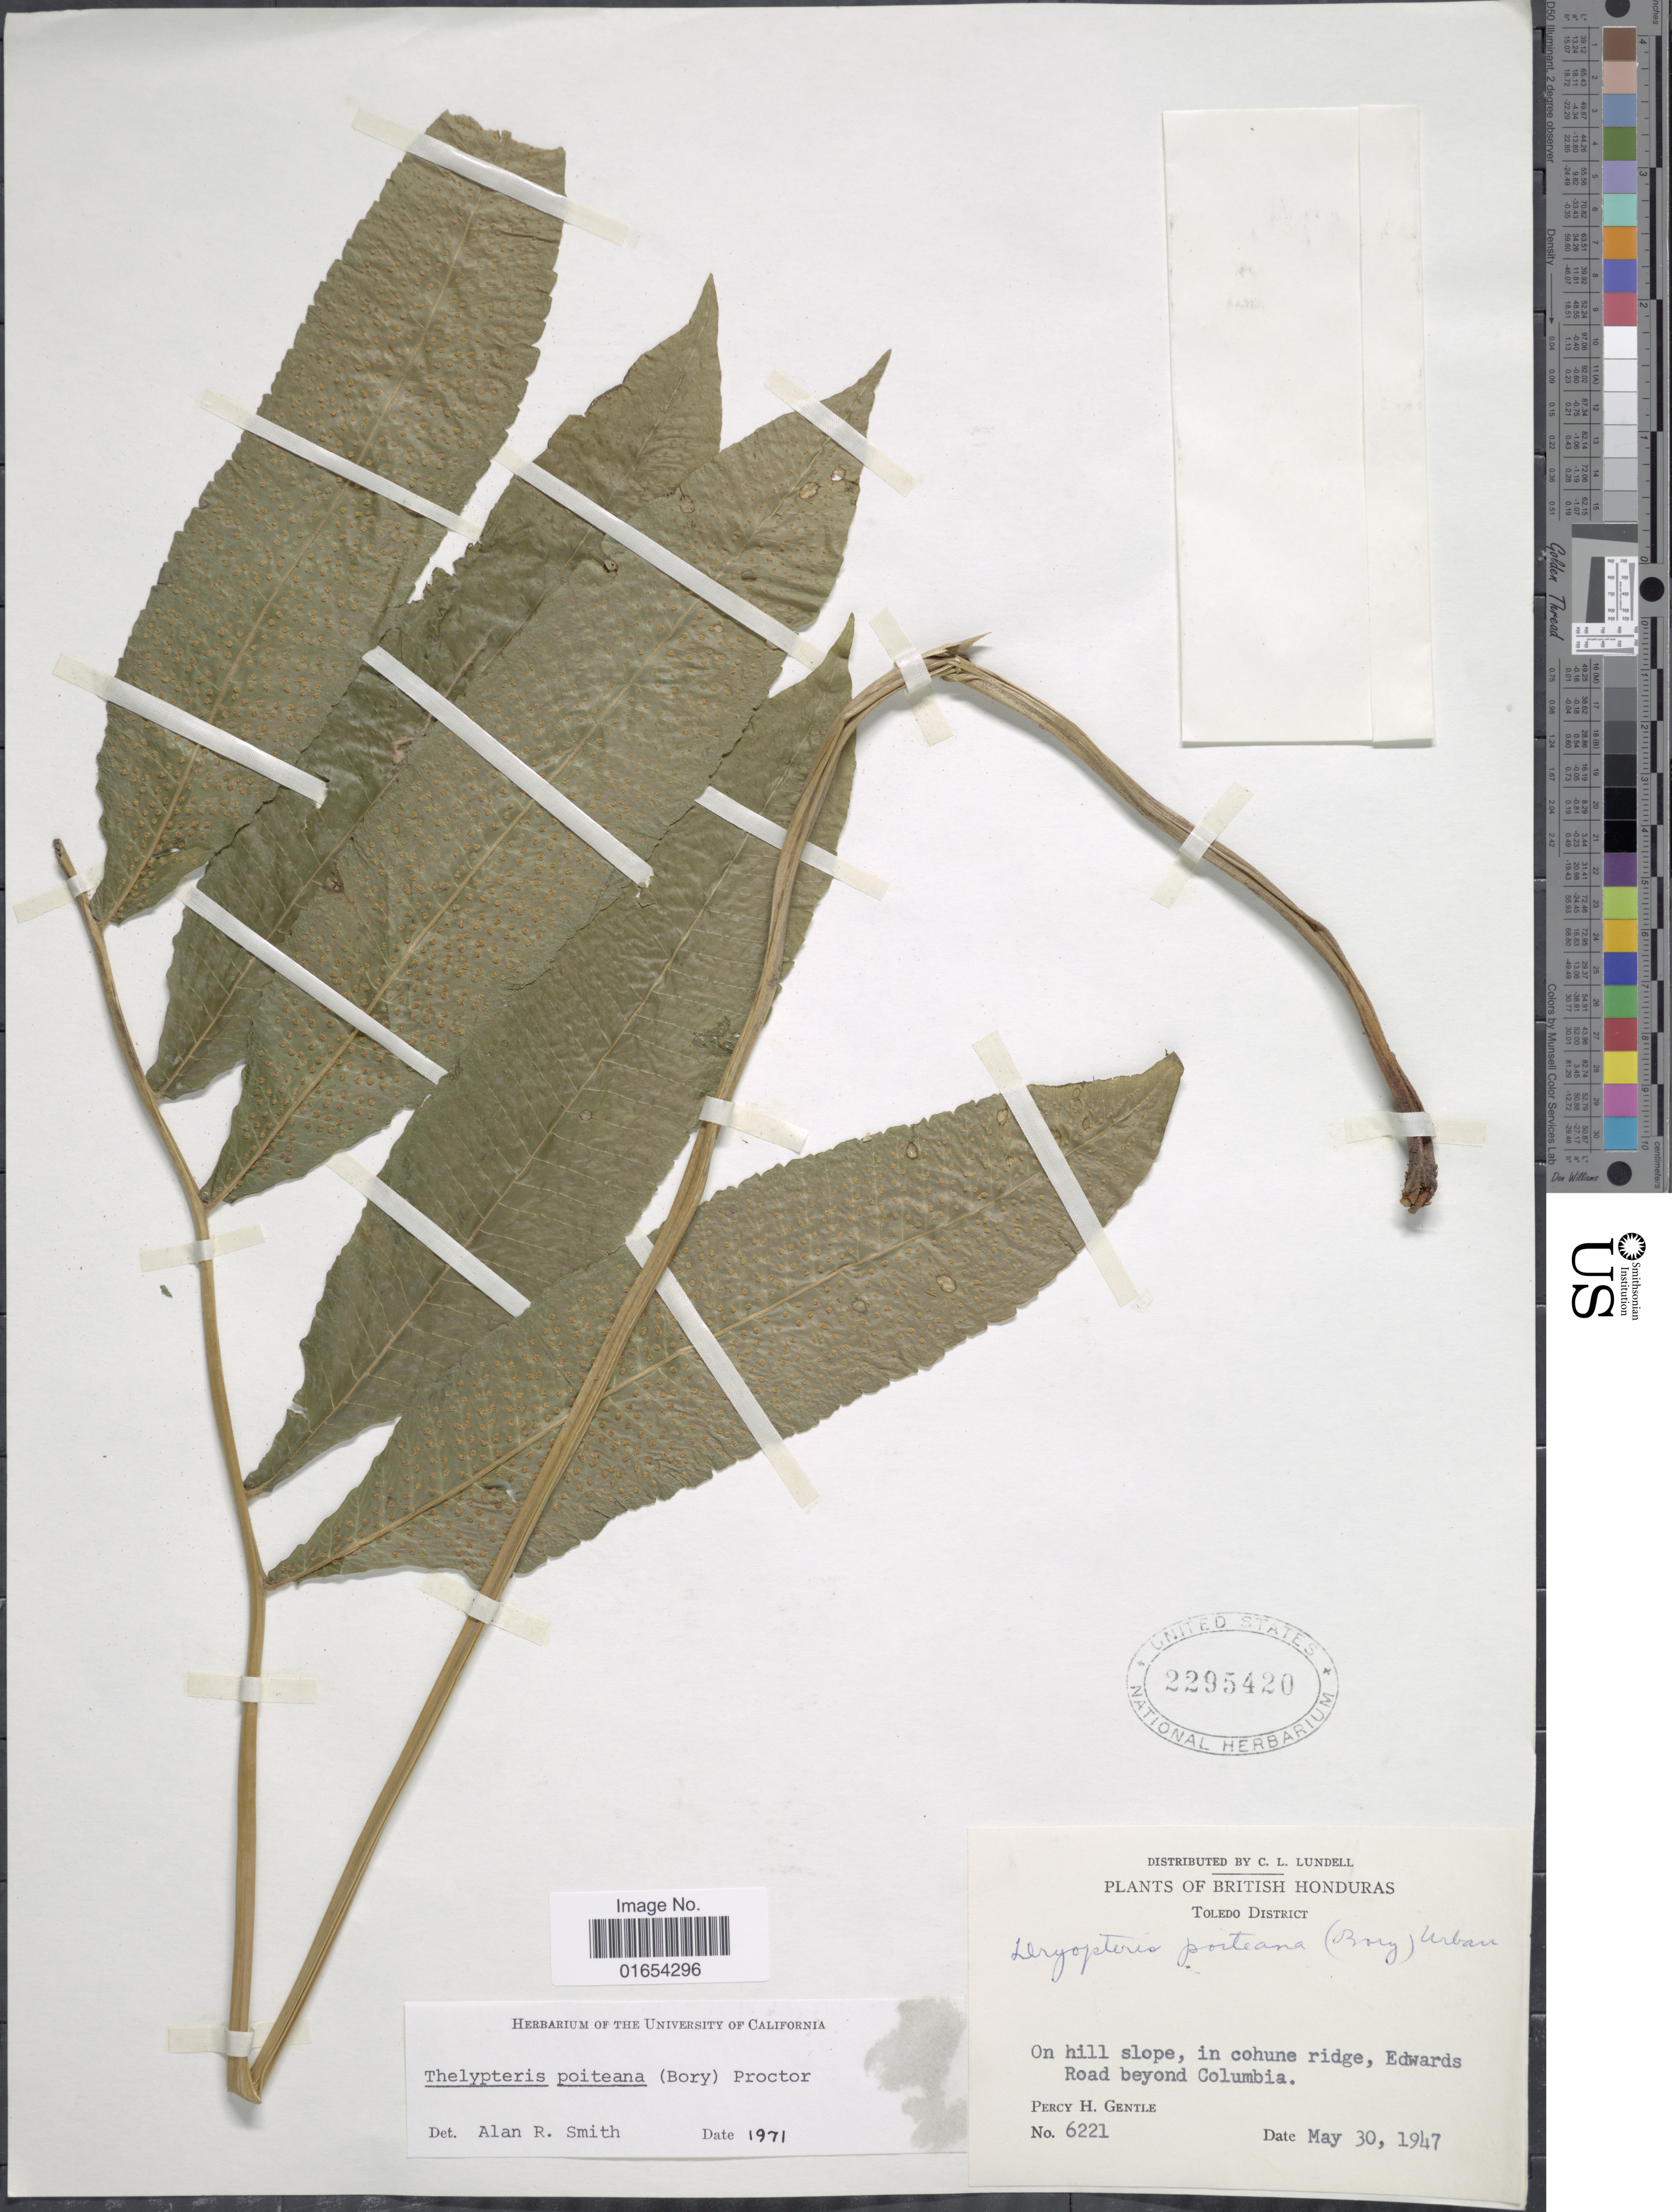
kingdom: Plantae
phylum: Tracheophyta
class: Polypodiopsida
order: Polypodiales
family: Thelypteridaceae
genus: Goniopteris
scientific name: Goniopteris poiteana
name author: (Bory) Ching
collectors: P. H. Gentle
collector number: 6221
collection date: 1947-05-30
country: Belize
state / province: Toledo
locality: British Honduras, on hill slope, in cohune ridge, Edwards Road beyond Columbia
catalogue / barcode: US 2295420